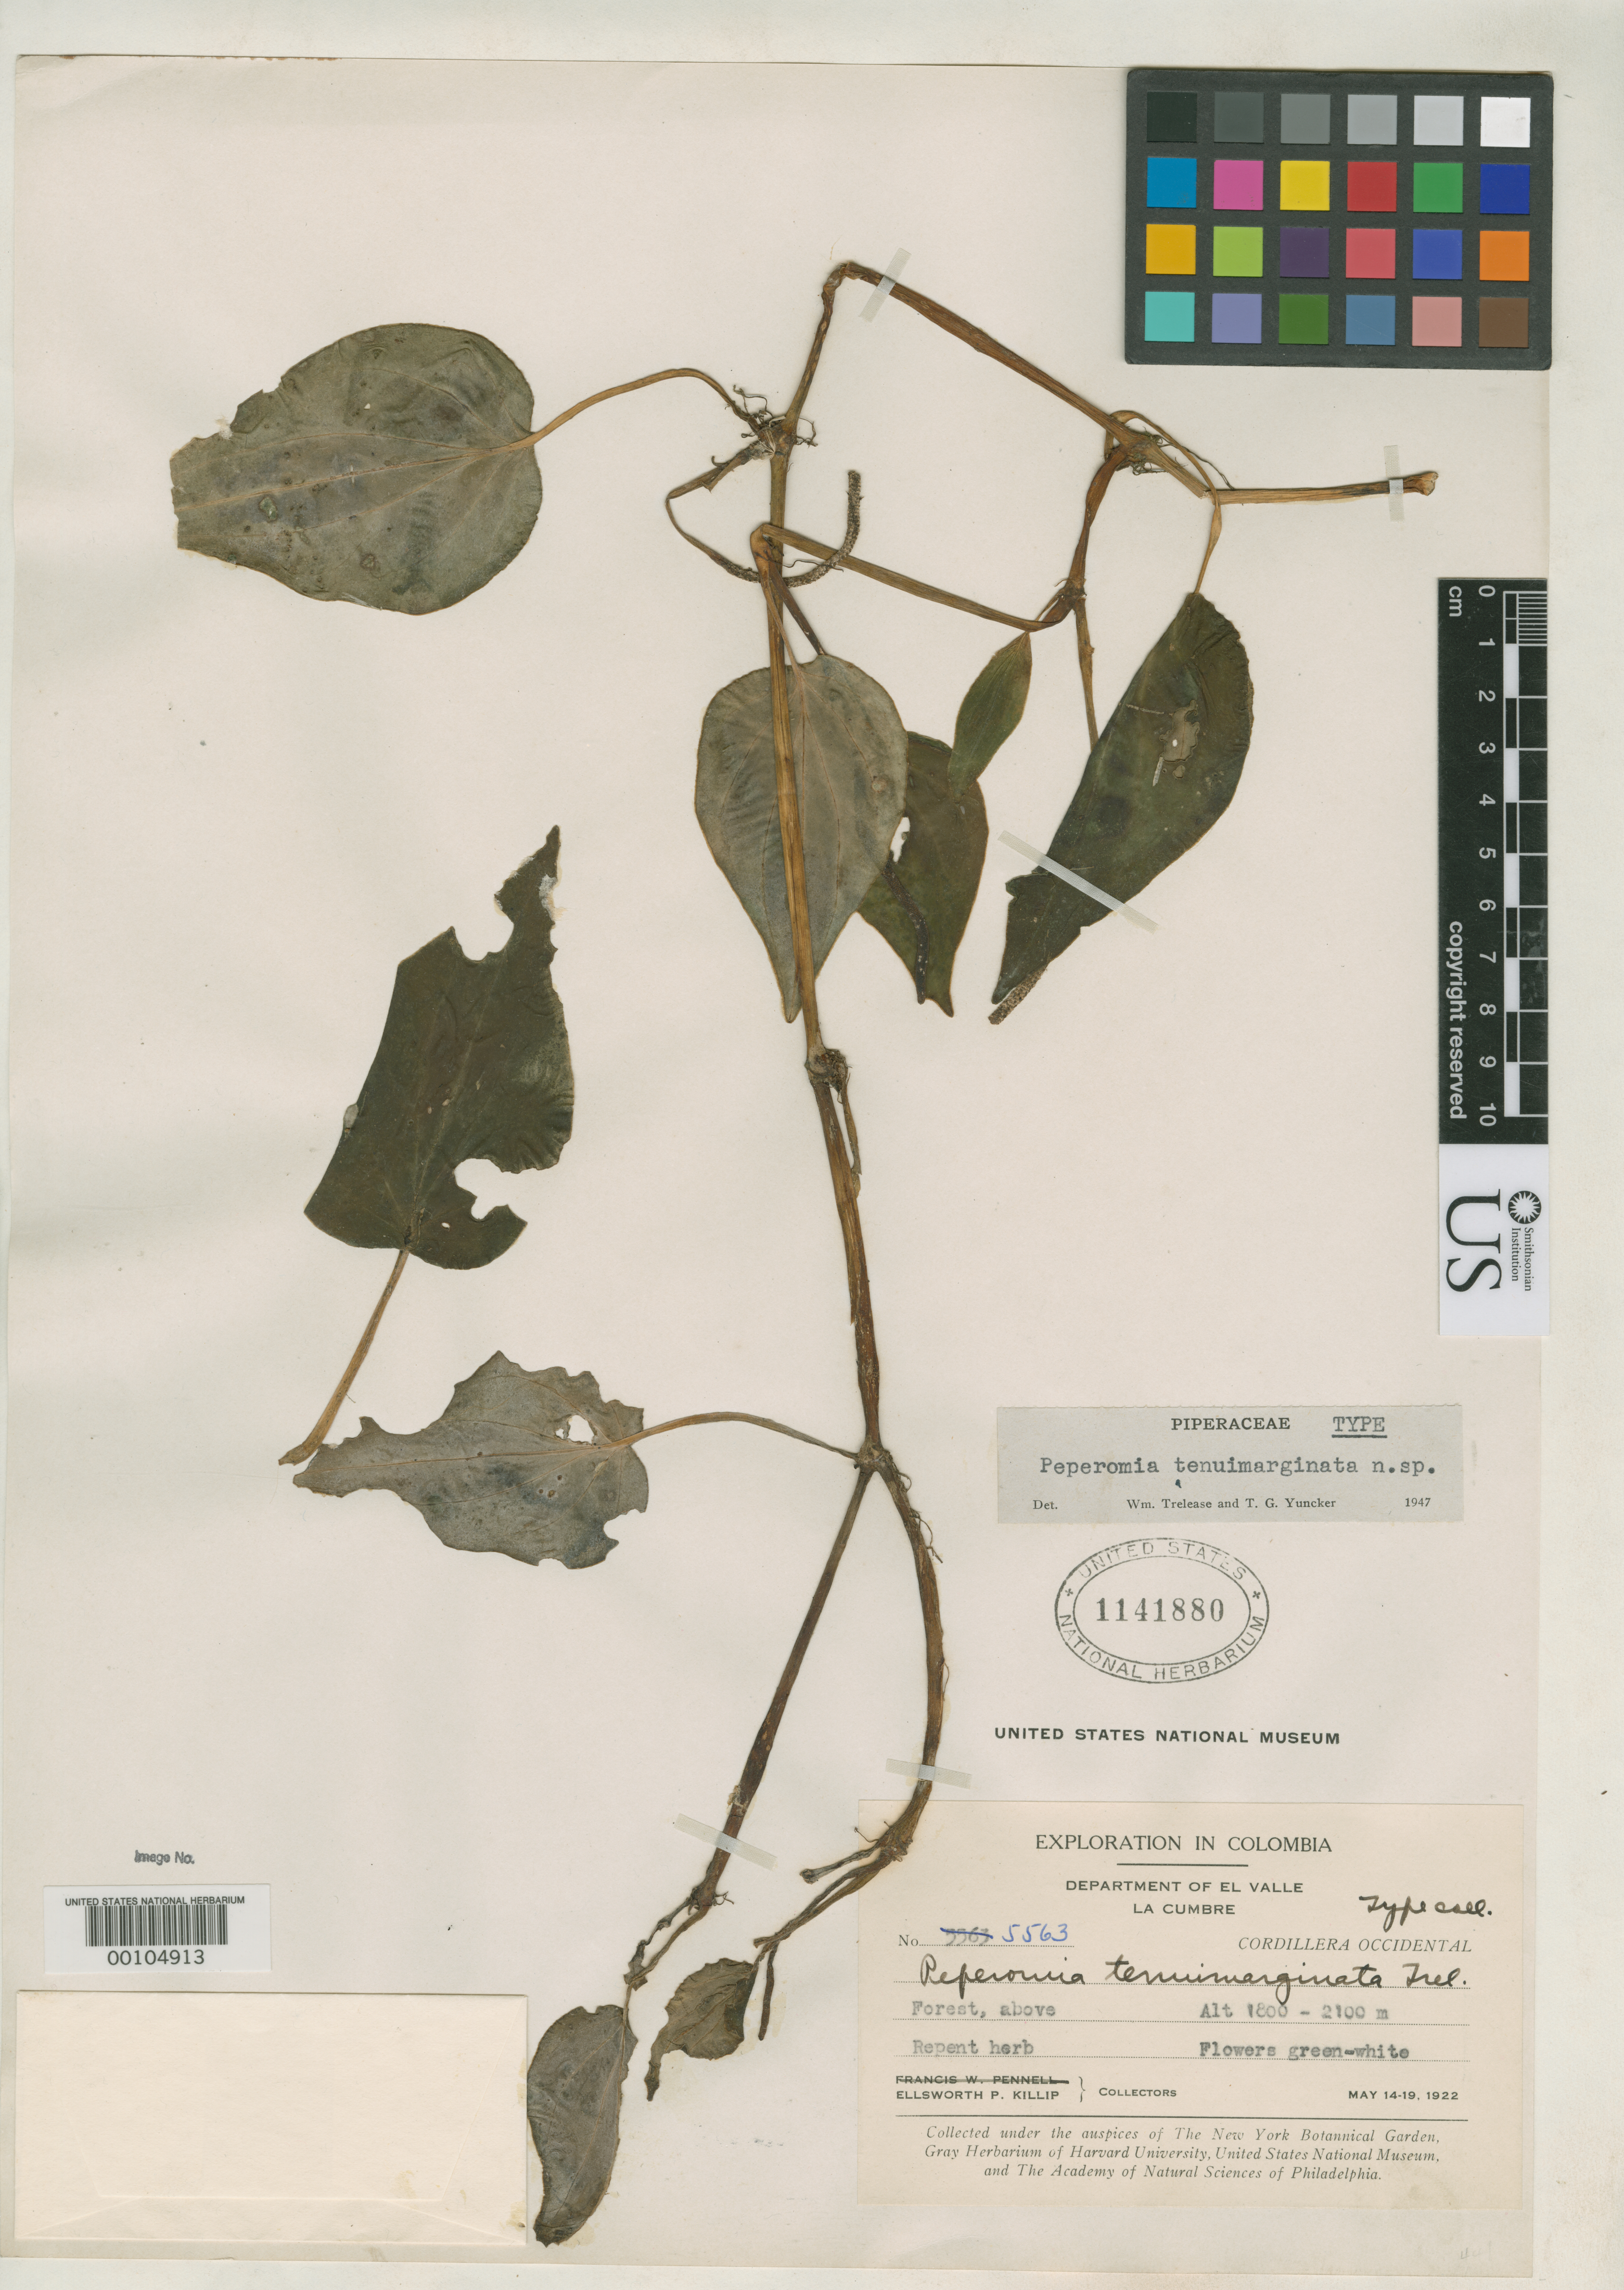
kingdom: Plantae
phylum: Tracheophyta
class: Magnoliopsida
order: Piperales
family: Piperaceae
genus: Peperomia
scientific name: Peperomia tenuimarginata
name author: Trel. & Yunck.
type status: Holotype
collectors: E. P. Killip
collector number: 5563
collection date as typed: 14 May 1922 to 19 May 1922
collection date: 1922-05-14/1922-05-19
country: Colombia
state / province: Valle del Cauca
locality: Above La Cumbe.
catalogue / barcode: US 1141880